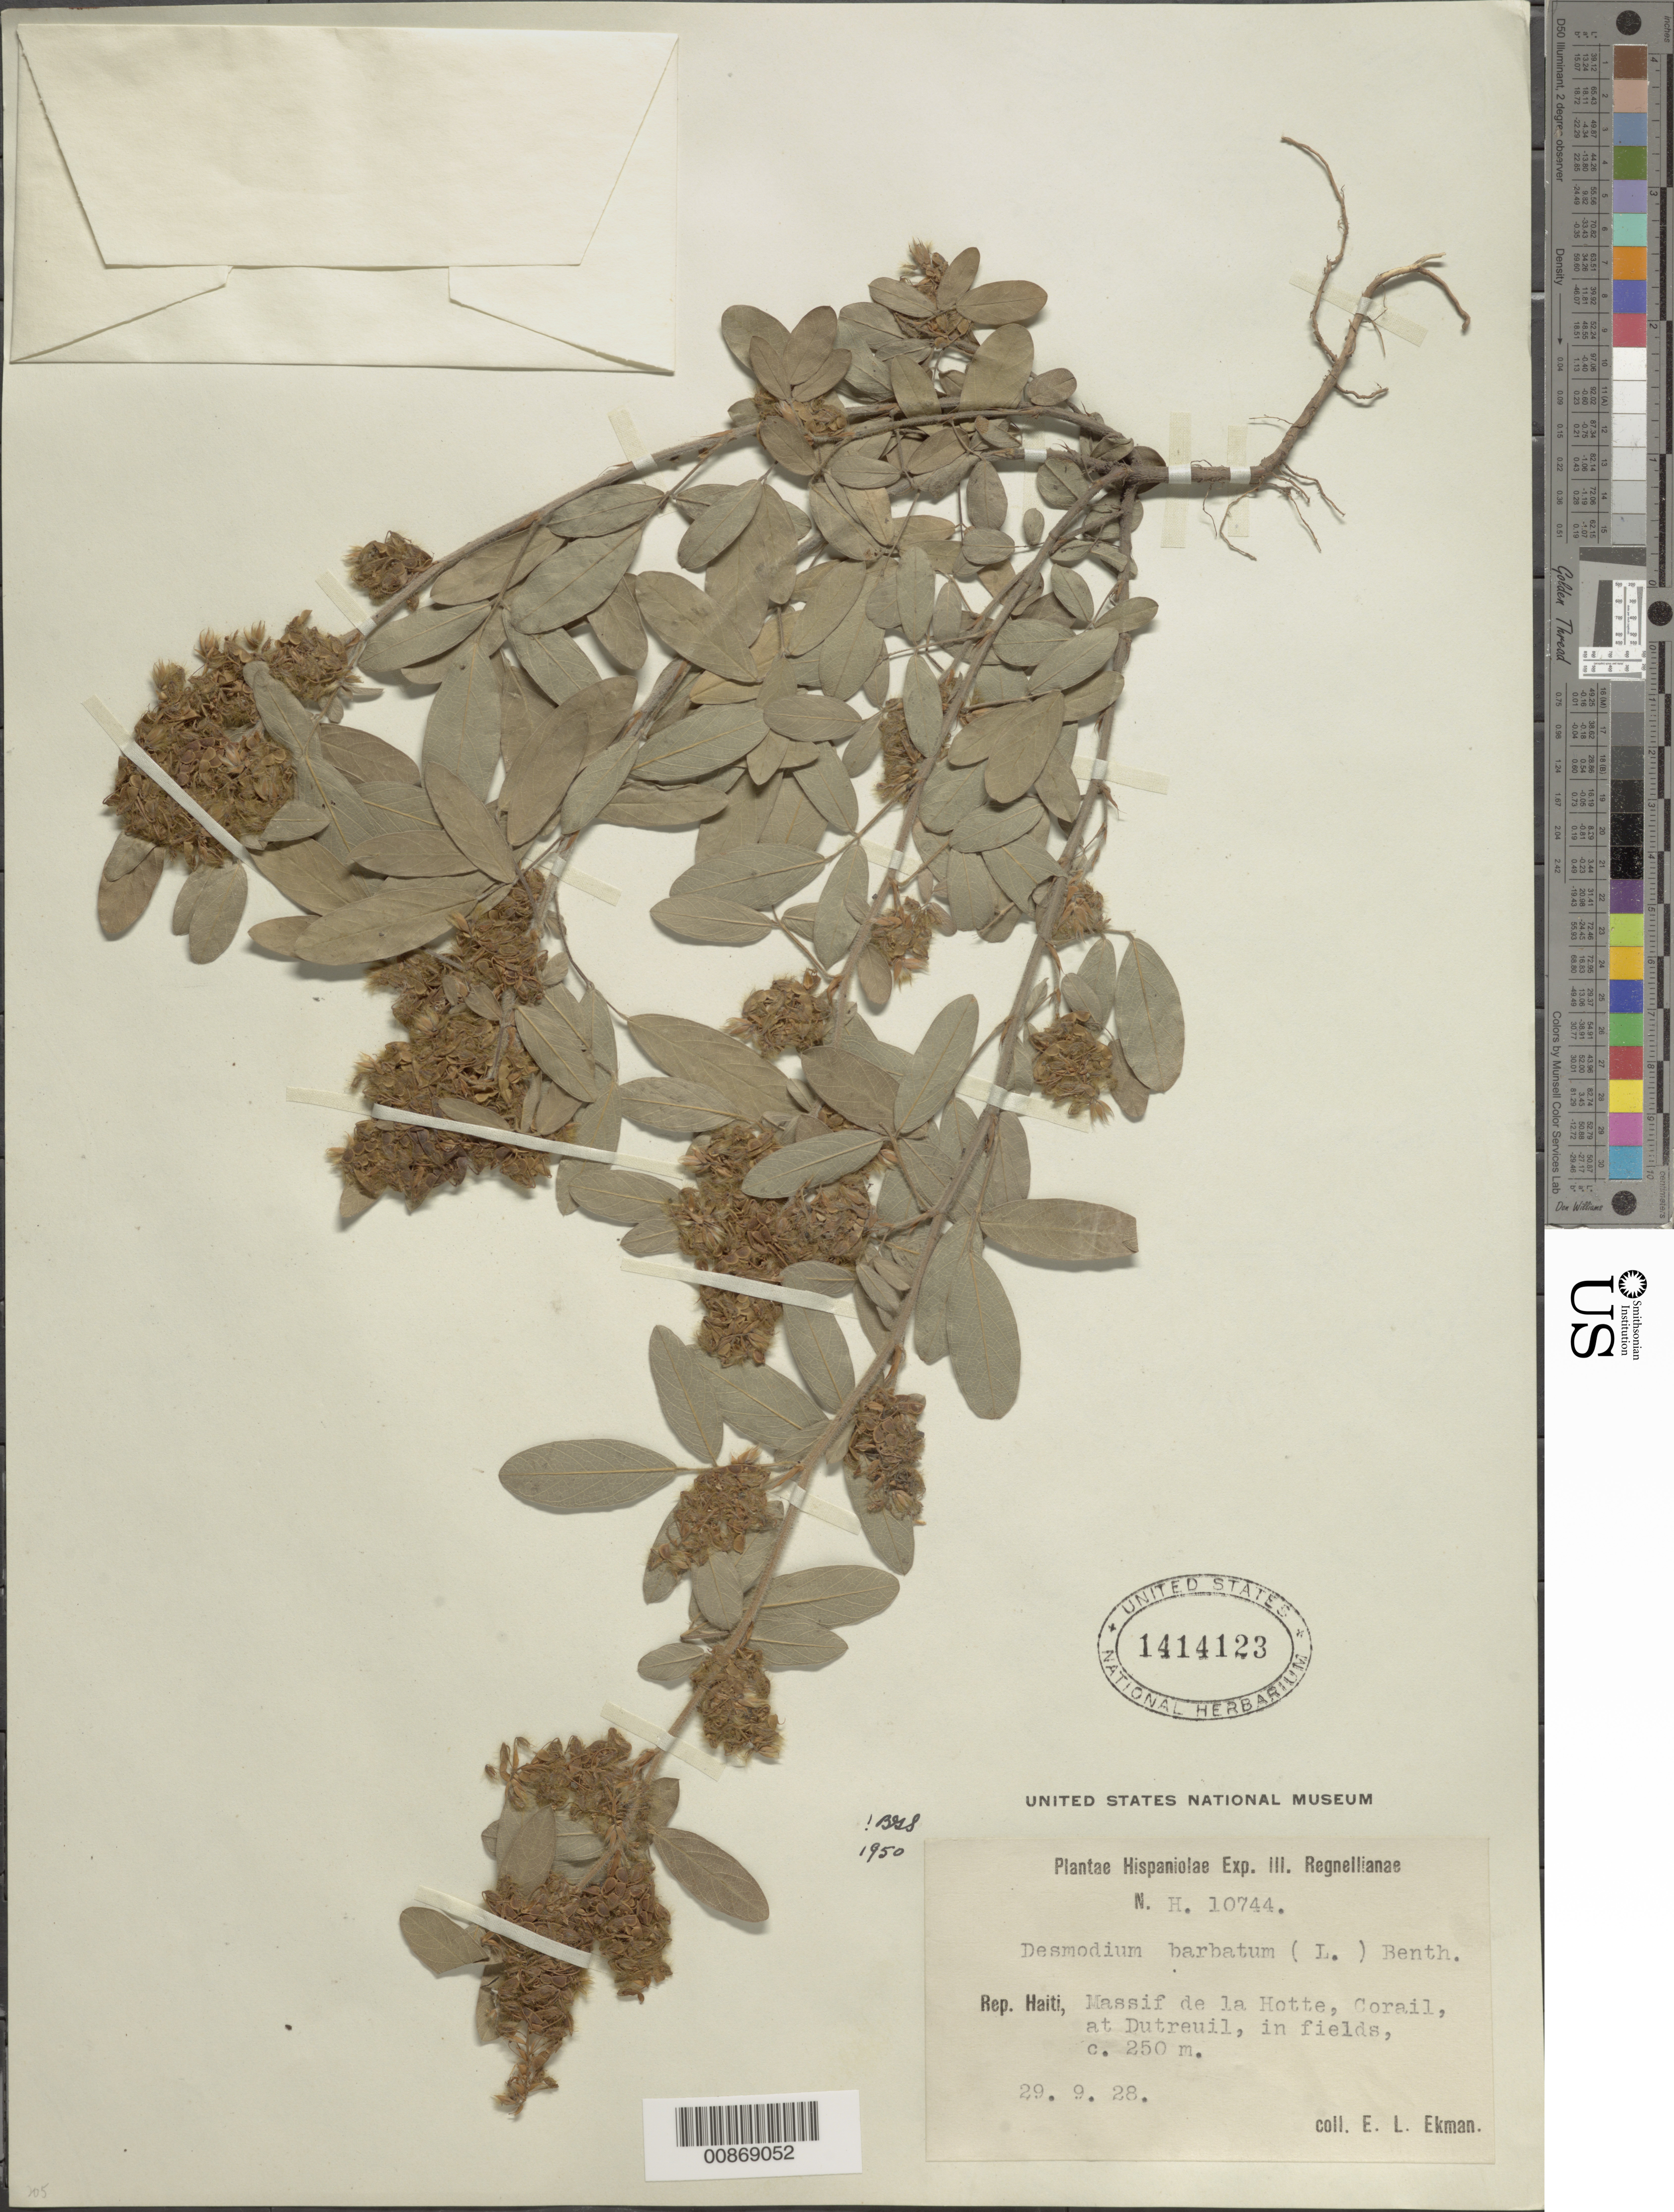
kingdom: Plantae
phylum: Tracheophyta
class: Magnoliopsida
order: Fabales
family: Fabaceae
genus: Grona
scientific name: Grona barbata var. barbata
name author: (L.) H. Ohashi & K. Ohashi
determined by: Strong, Mark T., (BOT), Smithsonian Institution - National Museum of Natural History (UNITED STATES)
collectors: E. L. Ekman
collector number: H 10744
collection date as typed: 29 Sep 1928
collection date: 1928-09-29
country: Haiti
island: Hispaniola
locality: Massif de la Hotte, Corail, at Dutreuil.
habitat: In fields.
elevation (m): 250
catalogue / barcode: US 1414123